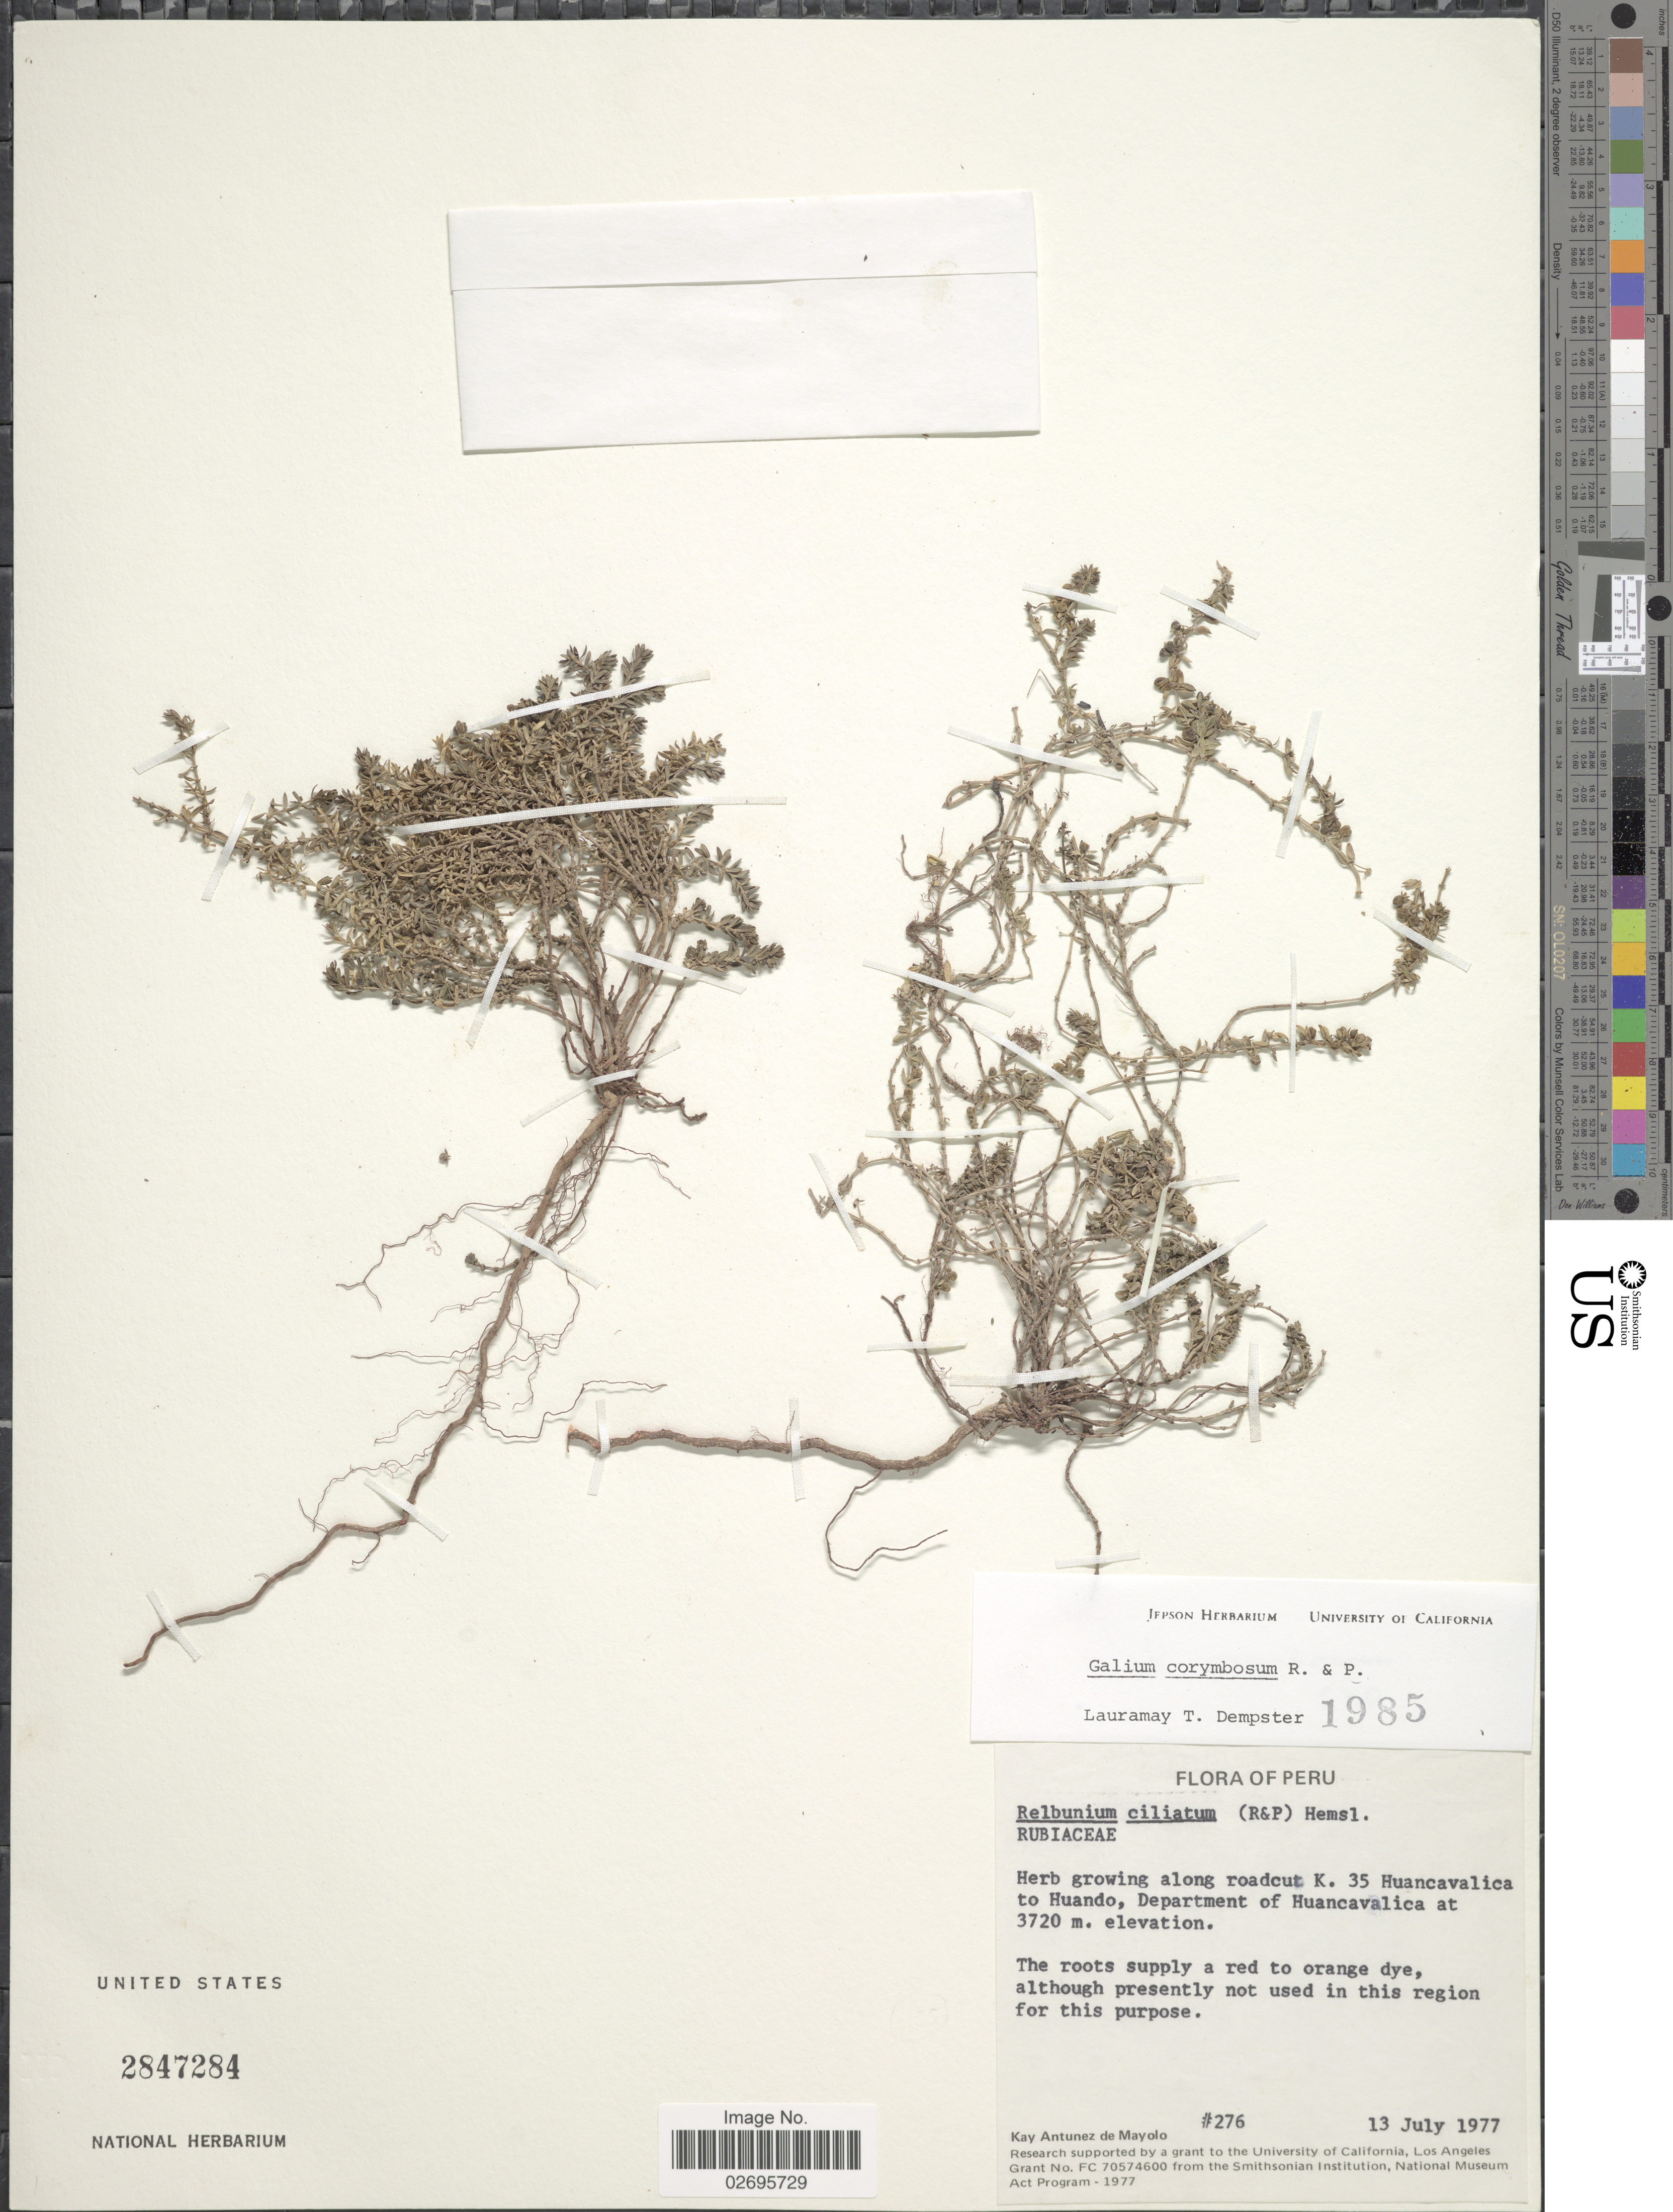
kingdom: Plantae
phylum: Tracheophyta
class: Magnoliopsida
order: Gentianales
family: Rubiaceae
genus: Galium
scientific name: Galium corymbosum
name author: Ruiz & Pav.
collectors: K. Antunez de Mayolo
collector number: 276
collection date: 1977-07-13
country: Peru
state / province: Huancavelica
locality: Along roadcut K. 35 Huancavalica to Huando, Departmento of Huancavalica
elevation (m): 3720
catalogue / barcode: US 2847284